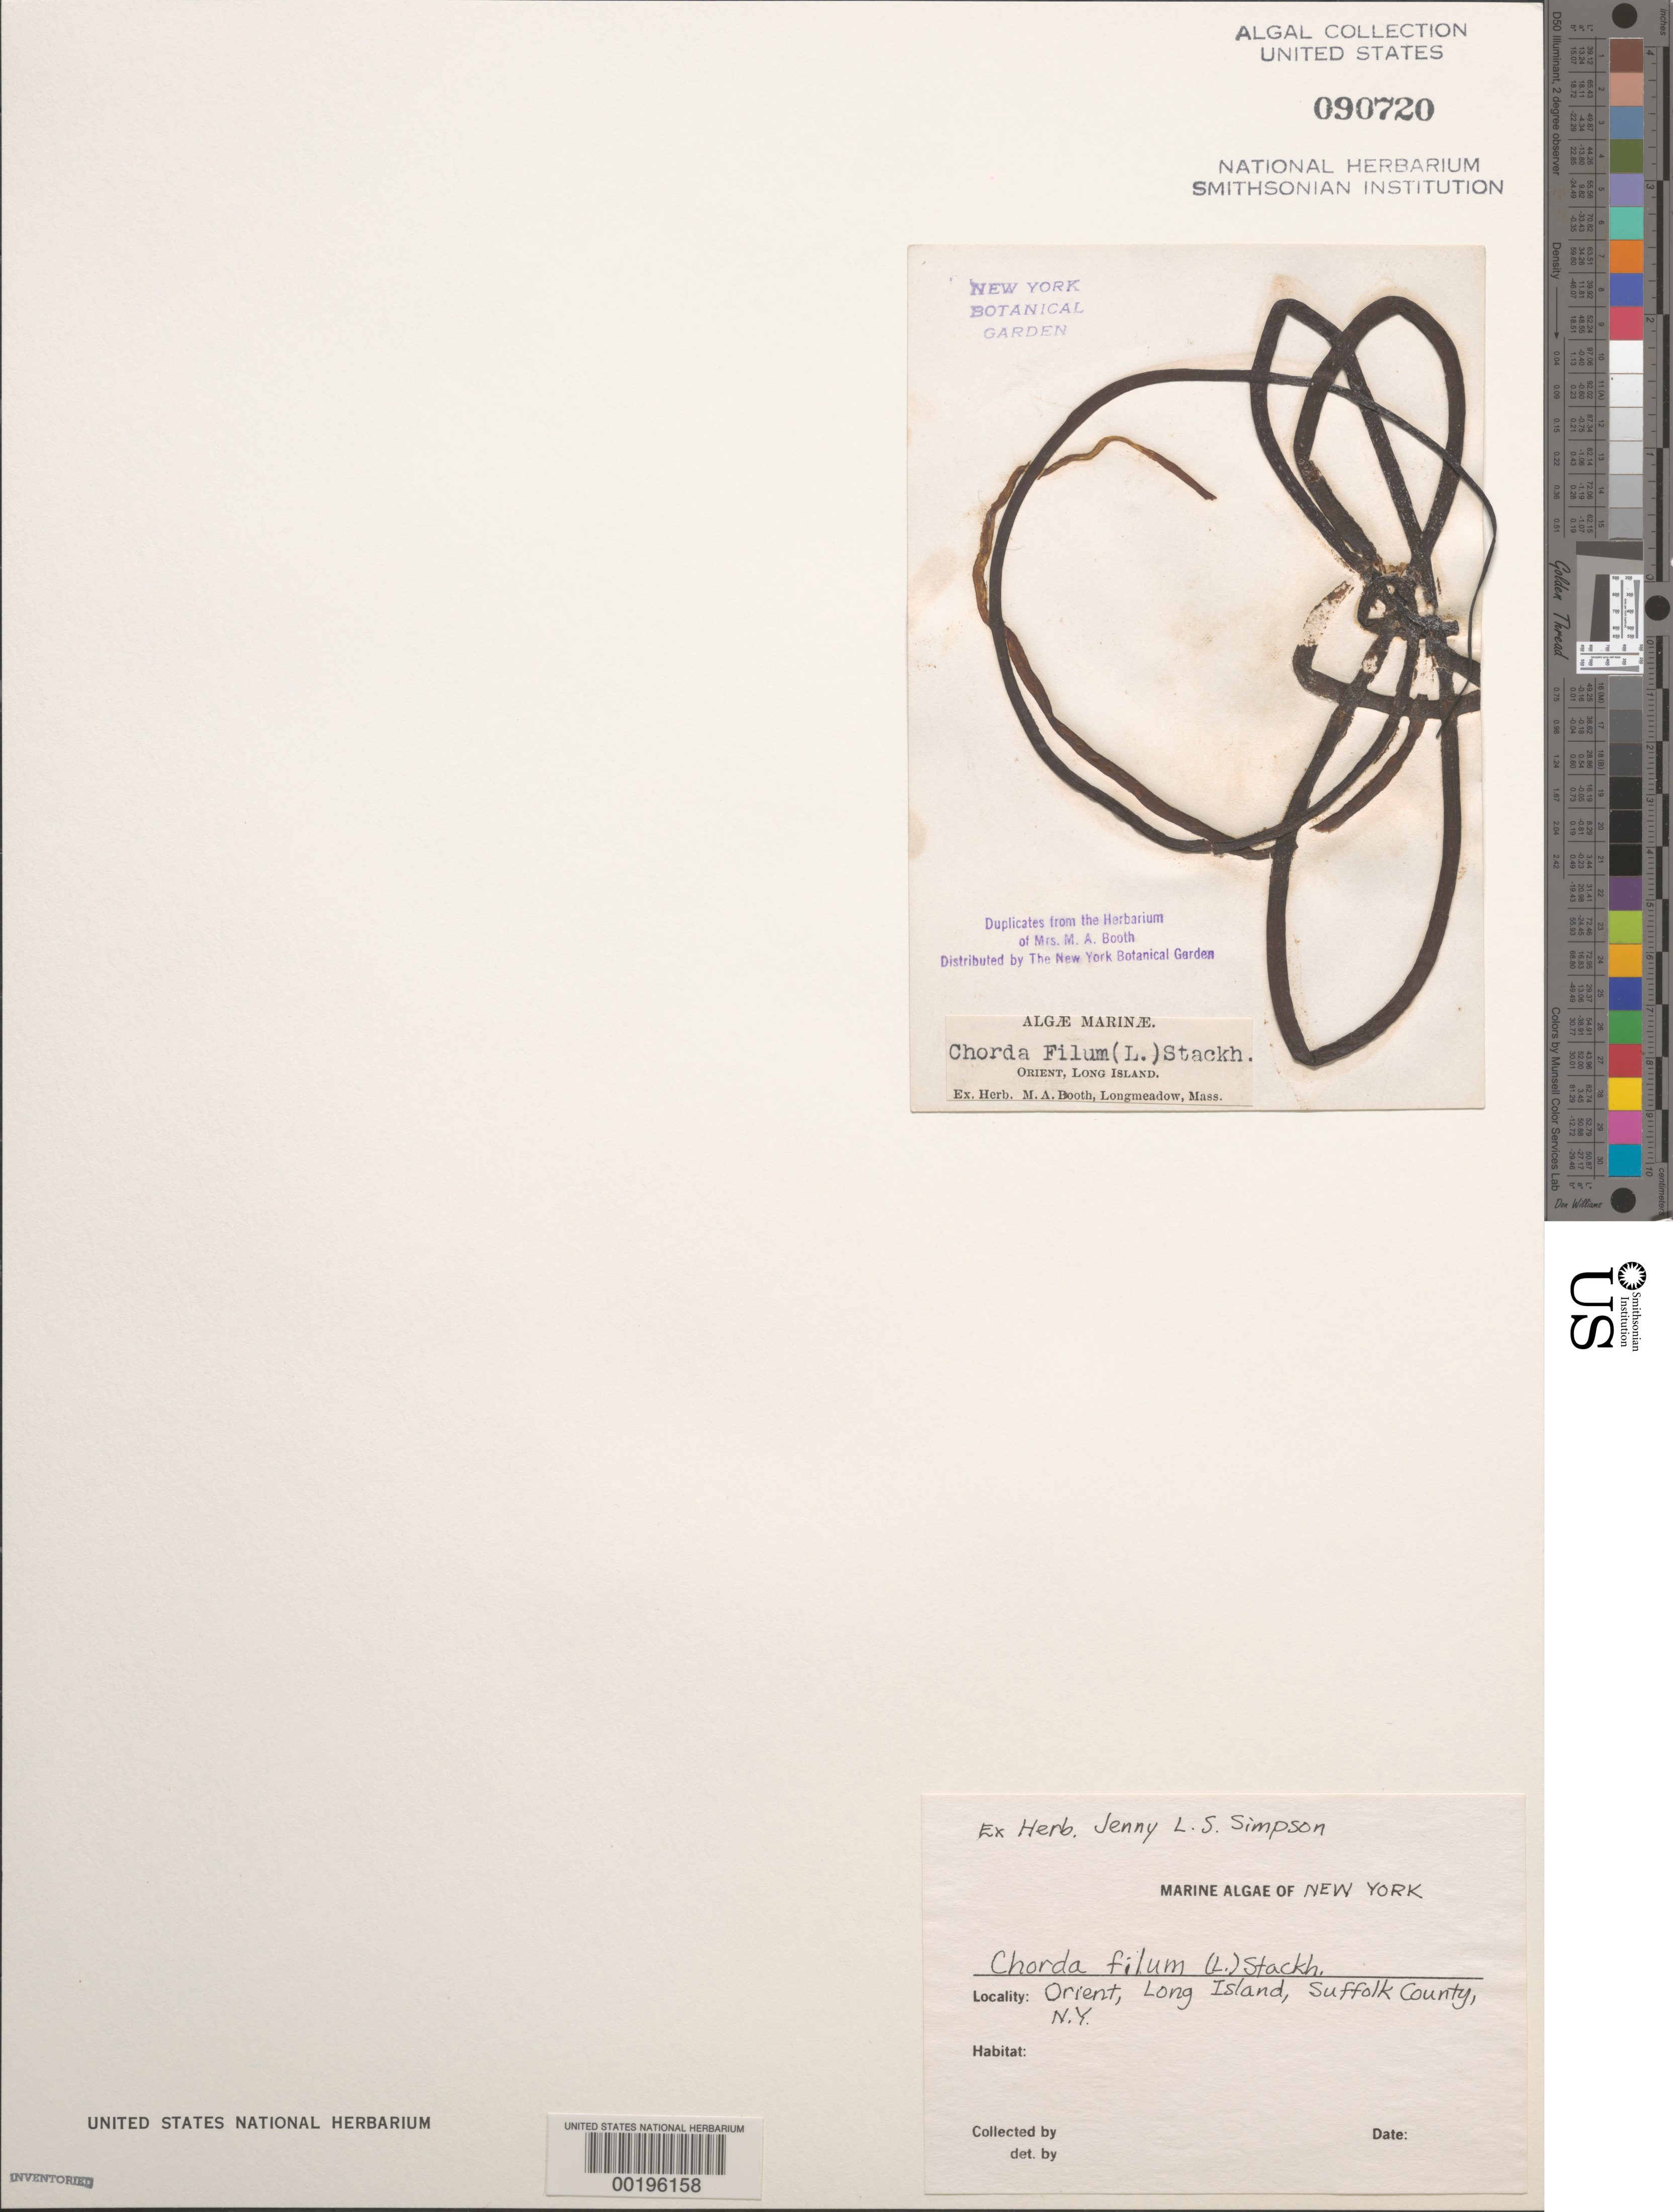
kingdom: Chromista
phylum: Ochrophyta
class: Phaeophyceae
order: Laminariales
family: Chordaceae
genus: Chorda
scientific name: Chorda filum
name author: (L.) Stackh.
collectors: M. Booth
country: United States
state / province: New York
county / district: Suffolk County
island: Long Island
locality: Orient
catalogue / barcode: US 90720